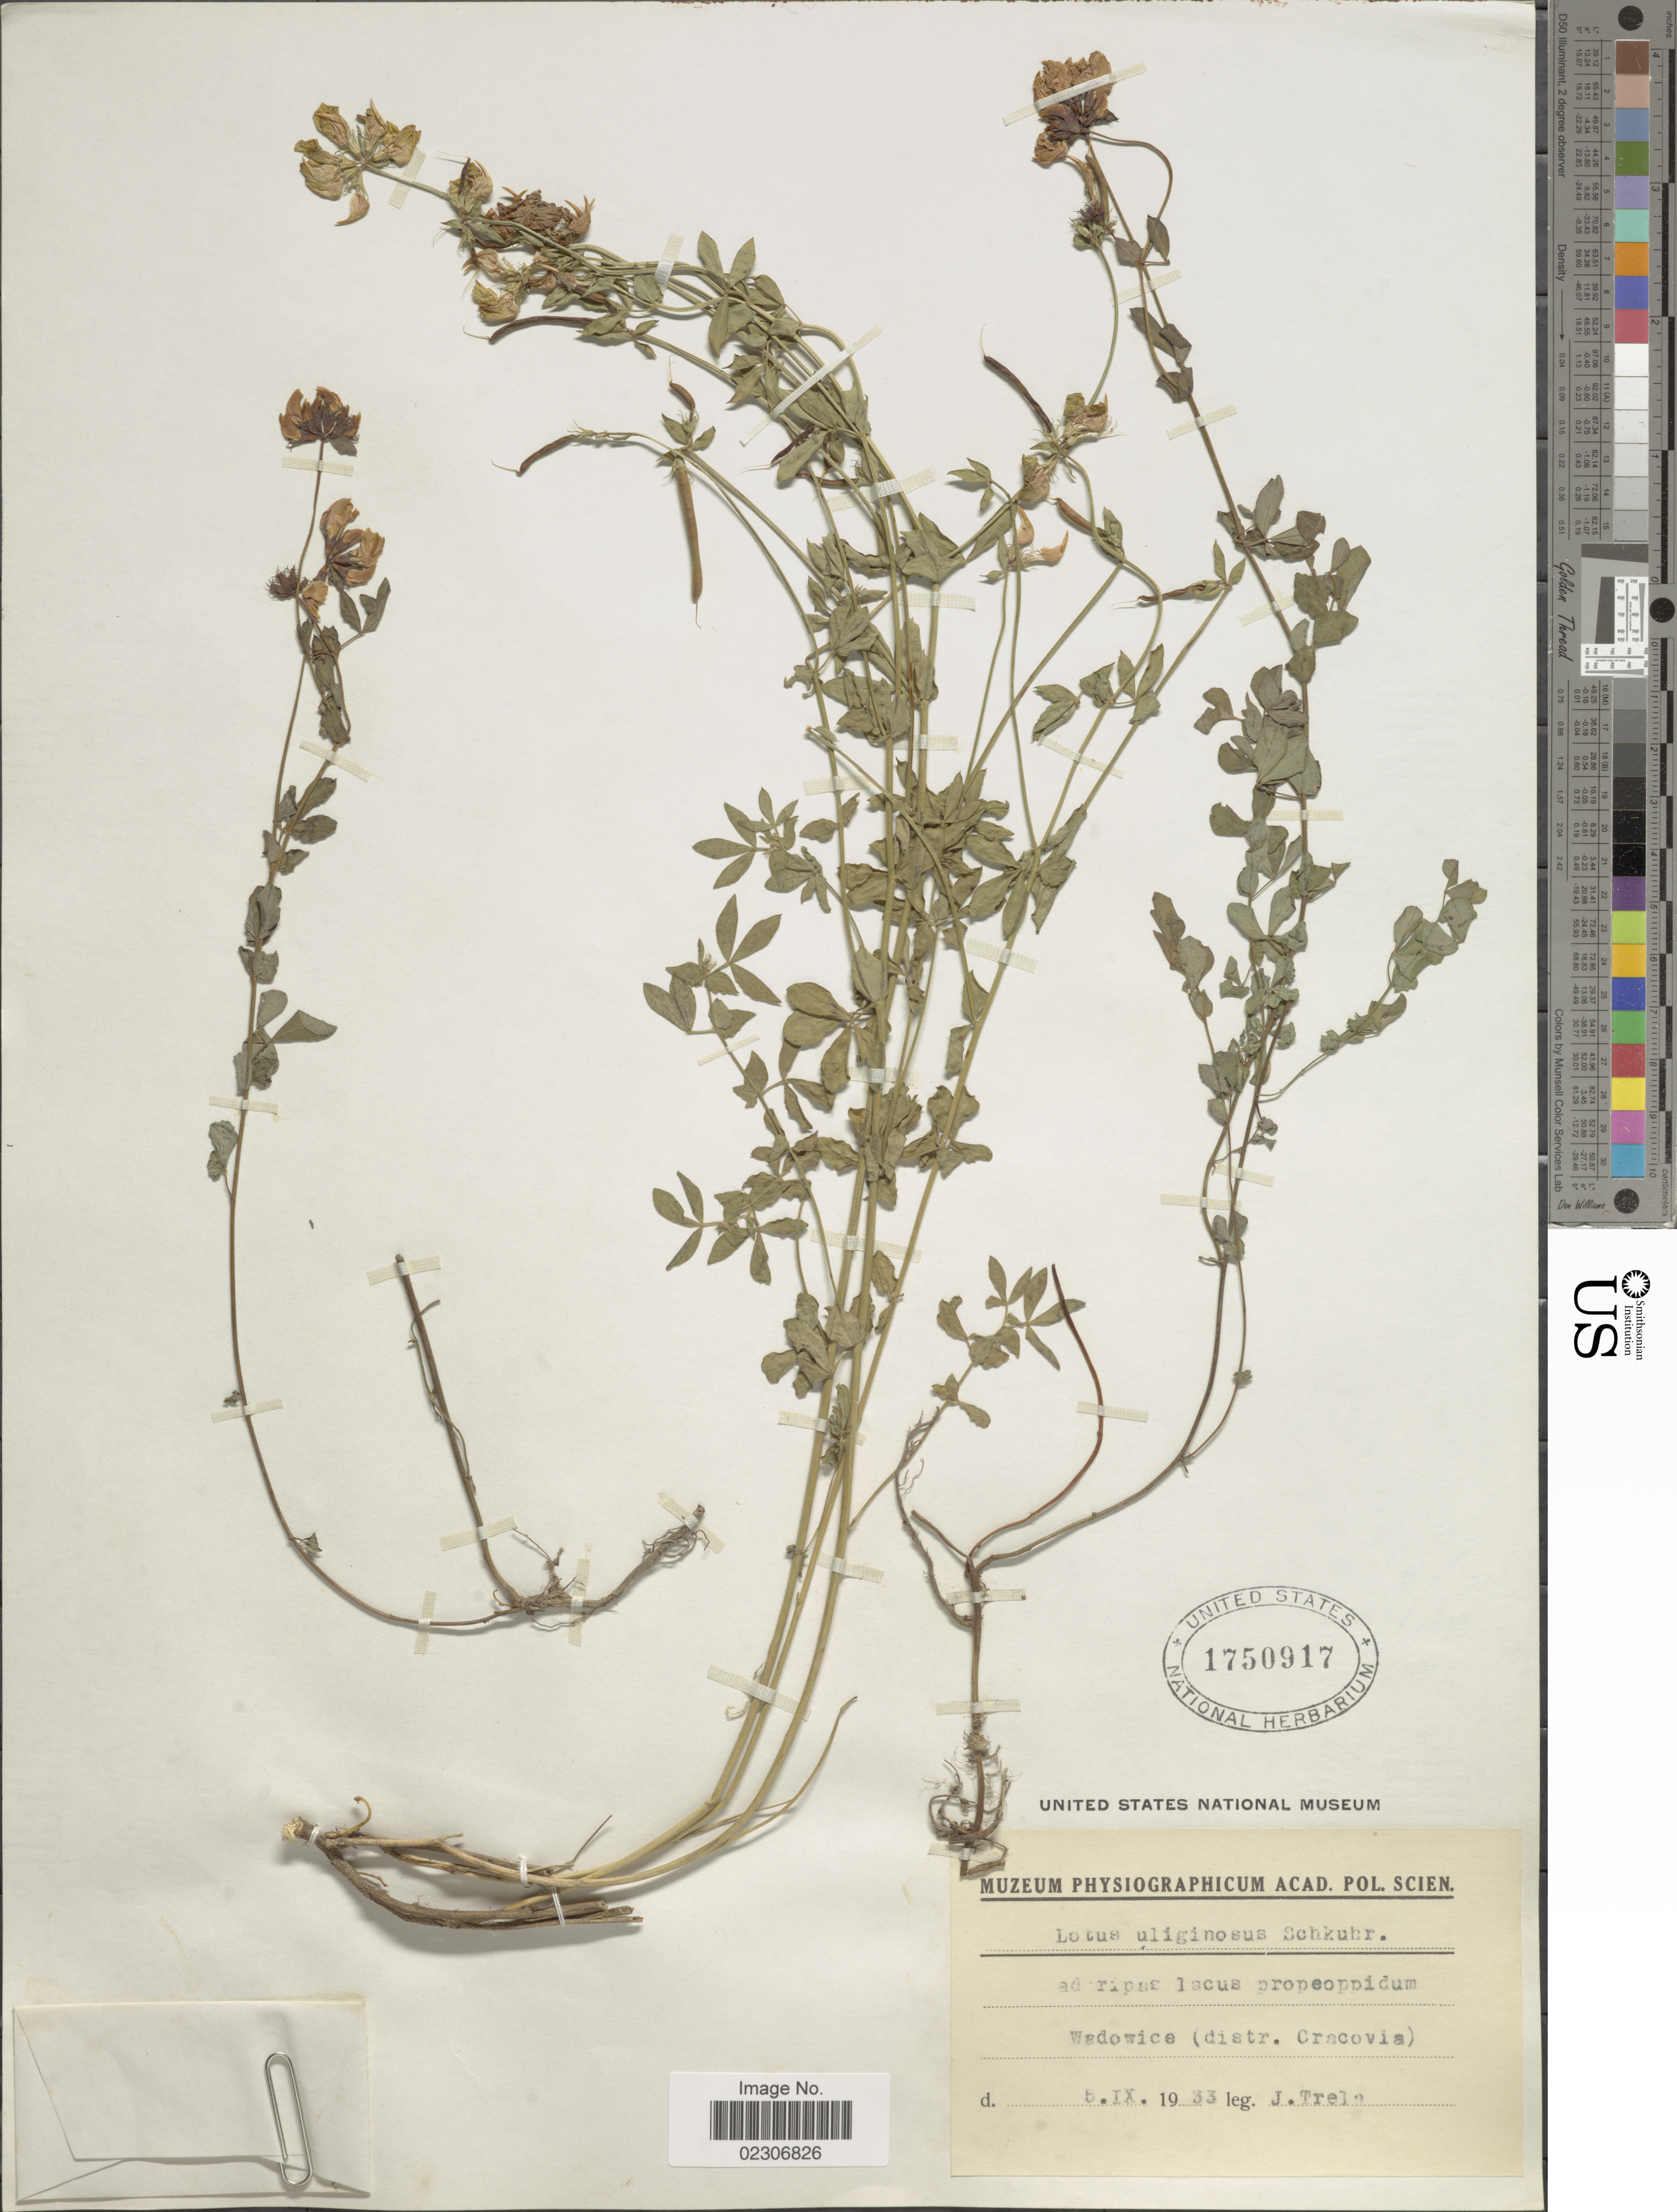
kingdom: Plantae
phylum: Tracheophyta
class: Magnoliopsida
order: Fabales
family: Fabaceae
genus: Lotus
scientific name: Lotus uliginosus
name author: Schkuhr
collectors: J. Trela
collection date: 1933-09-05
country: Poland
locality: Wadowice (distr. Cracovia).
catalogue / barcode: US 1750917